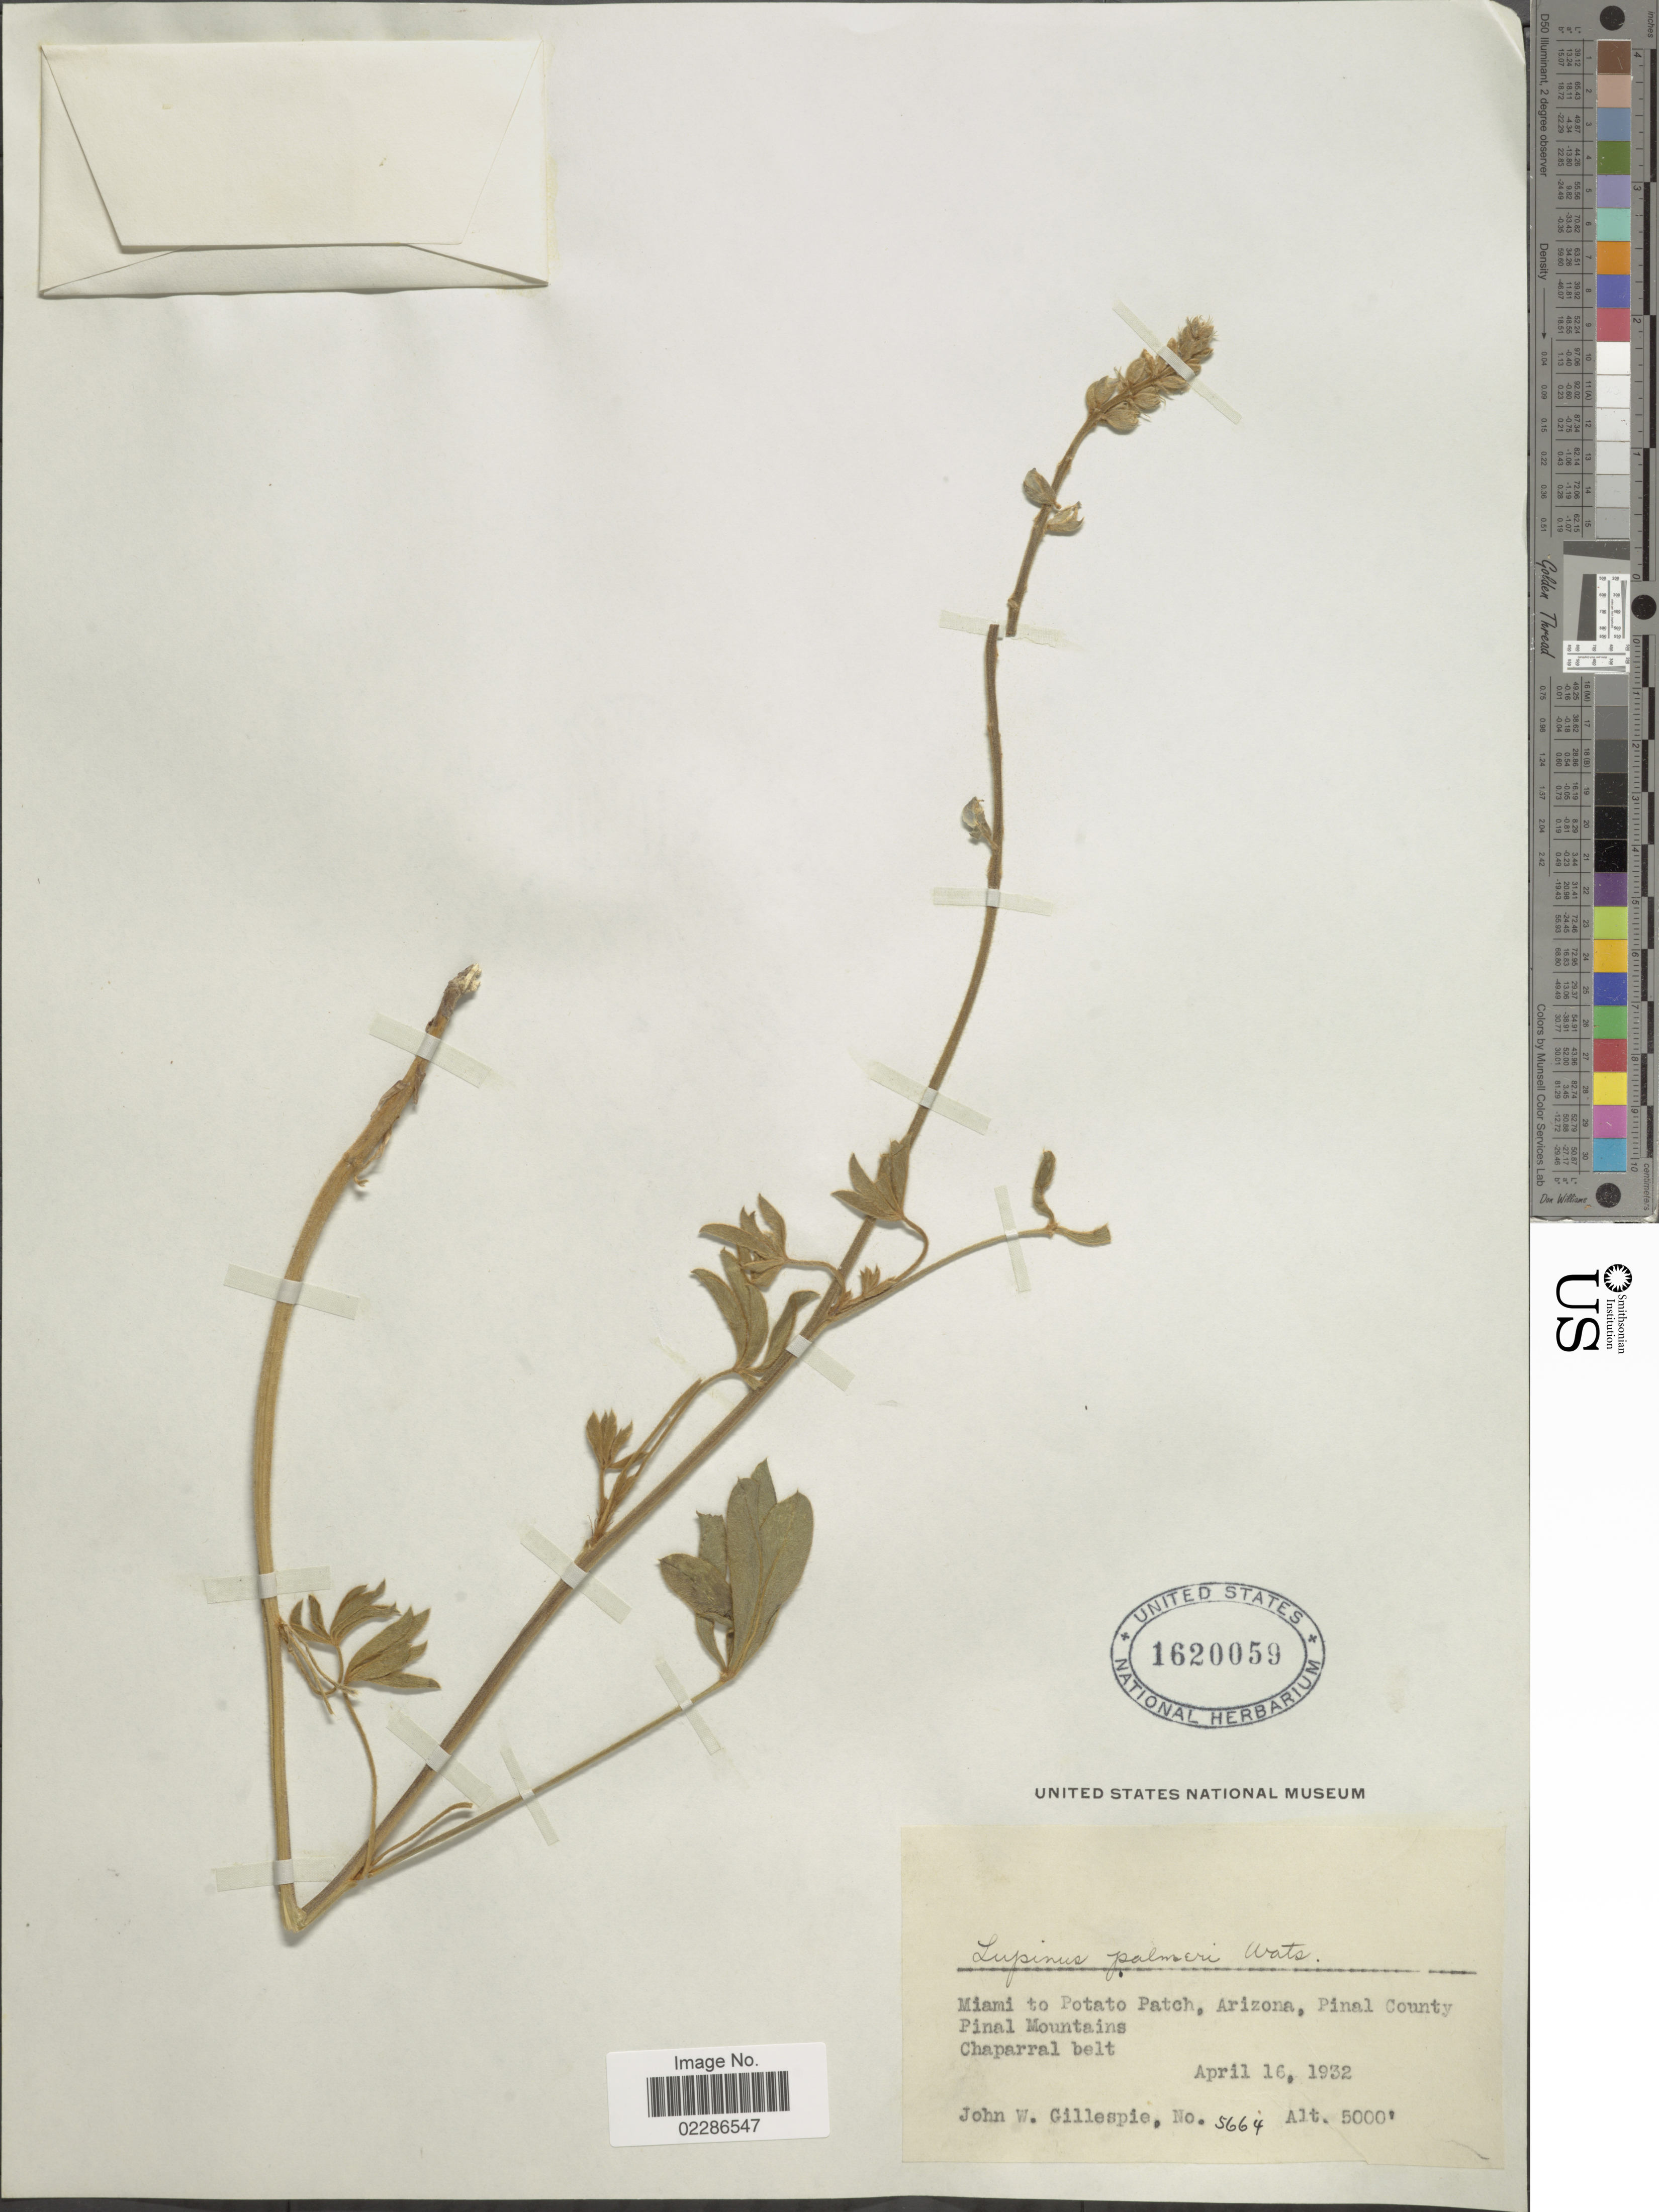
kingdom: Plantae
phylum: Tracheophyta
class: Magnoliopsida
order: Fabales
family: Fabaceae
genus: Lupinus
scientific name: Lupinus palmeri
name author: S. Watson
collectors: J. W. Gillespie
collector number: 5664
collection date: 1932-04-16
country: United States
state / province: Arizona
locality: Miami to Potato Patch, Pinal County Pinal Mountains, Chaparral belt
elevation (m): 1524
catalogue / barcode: US 1620059